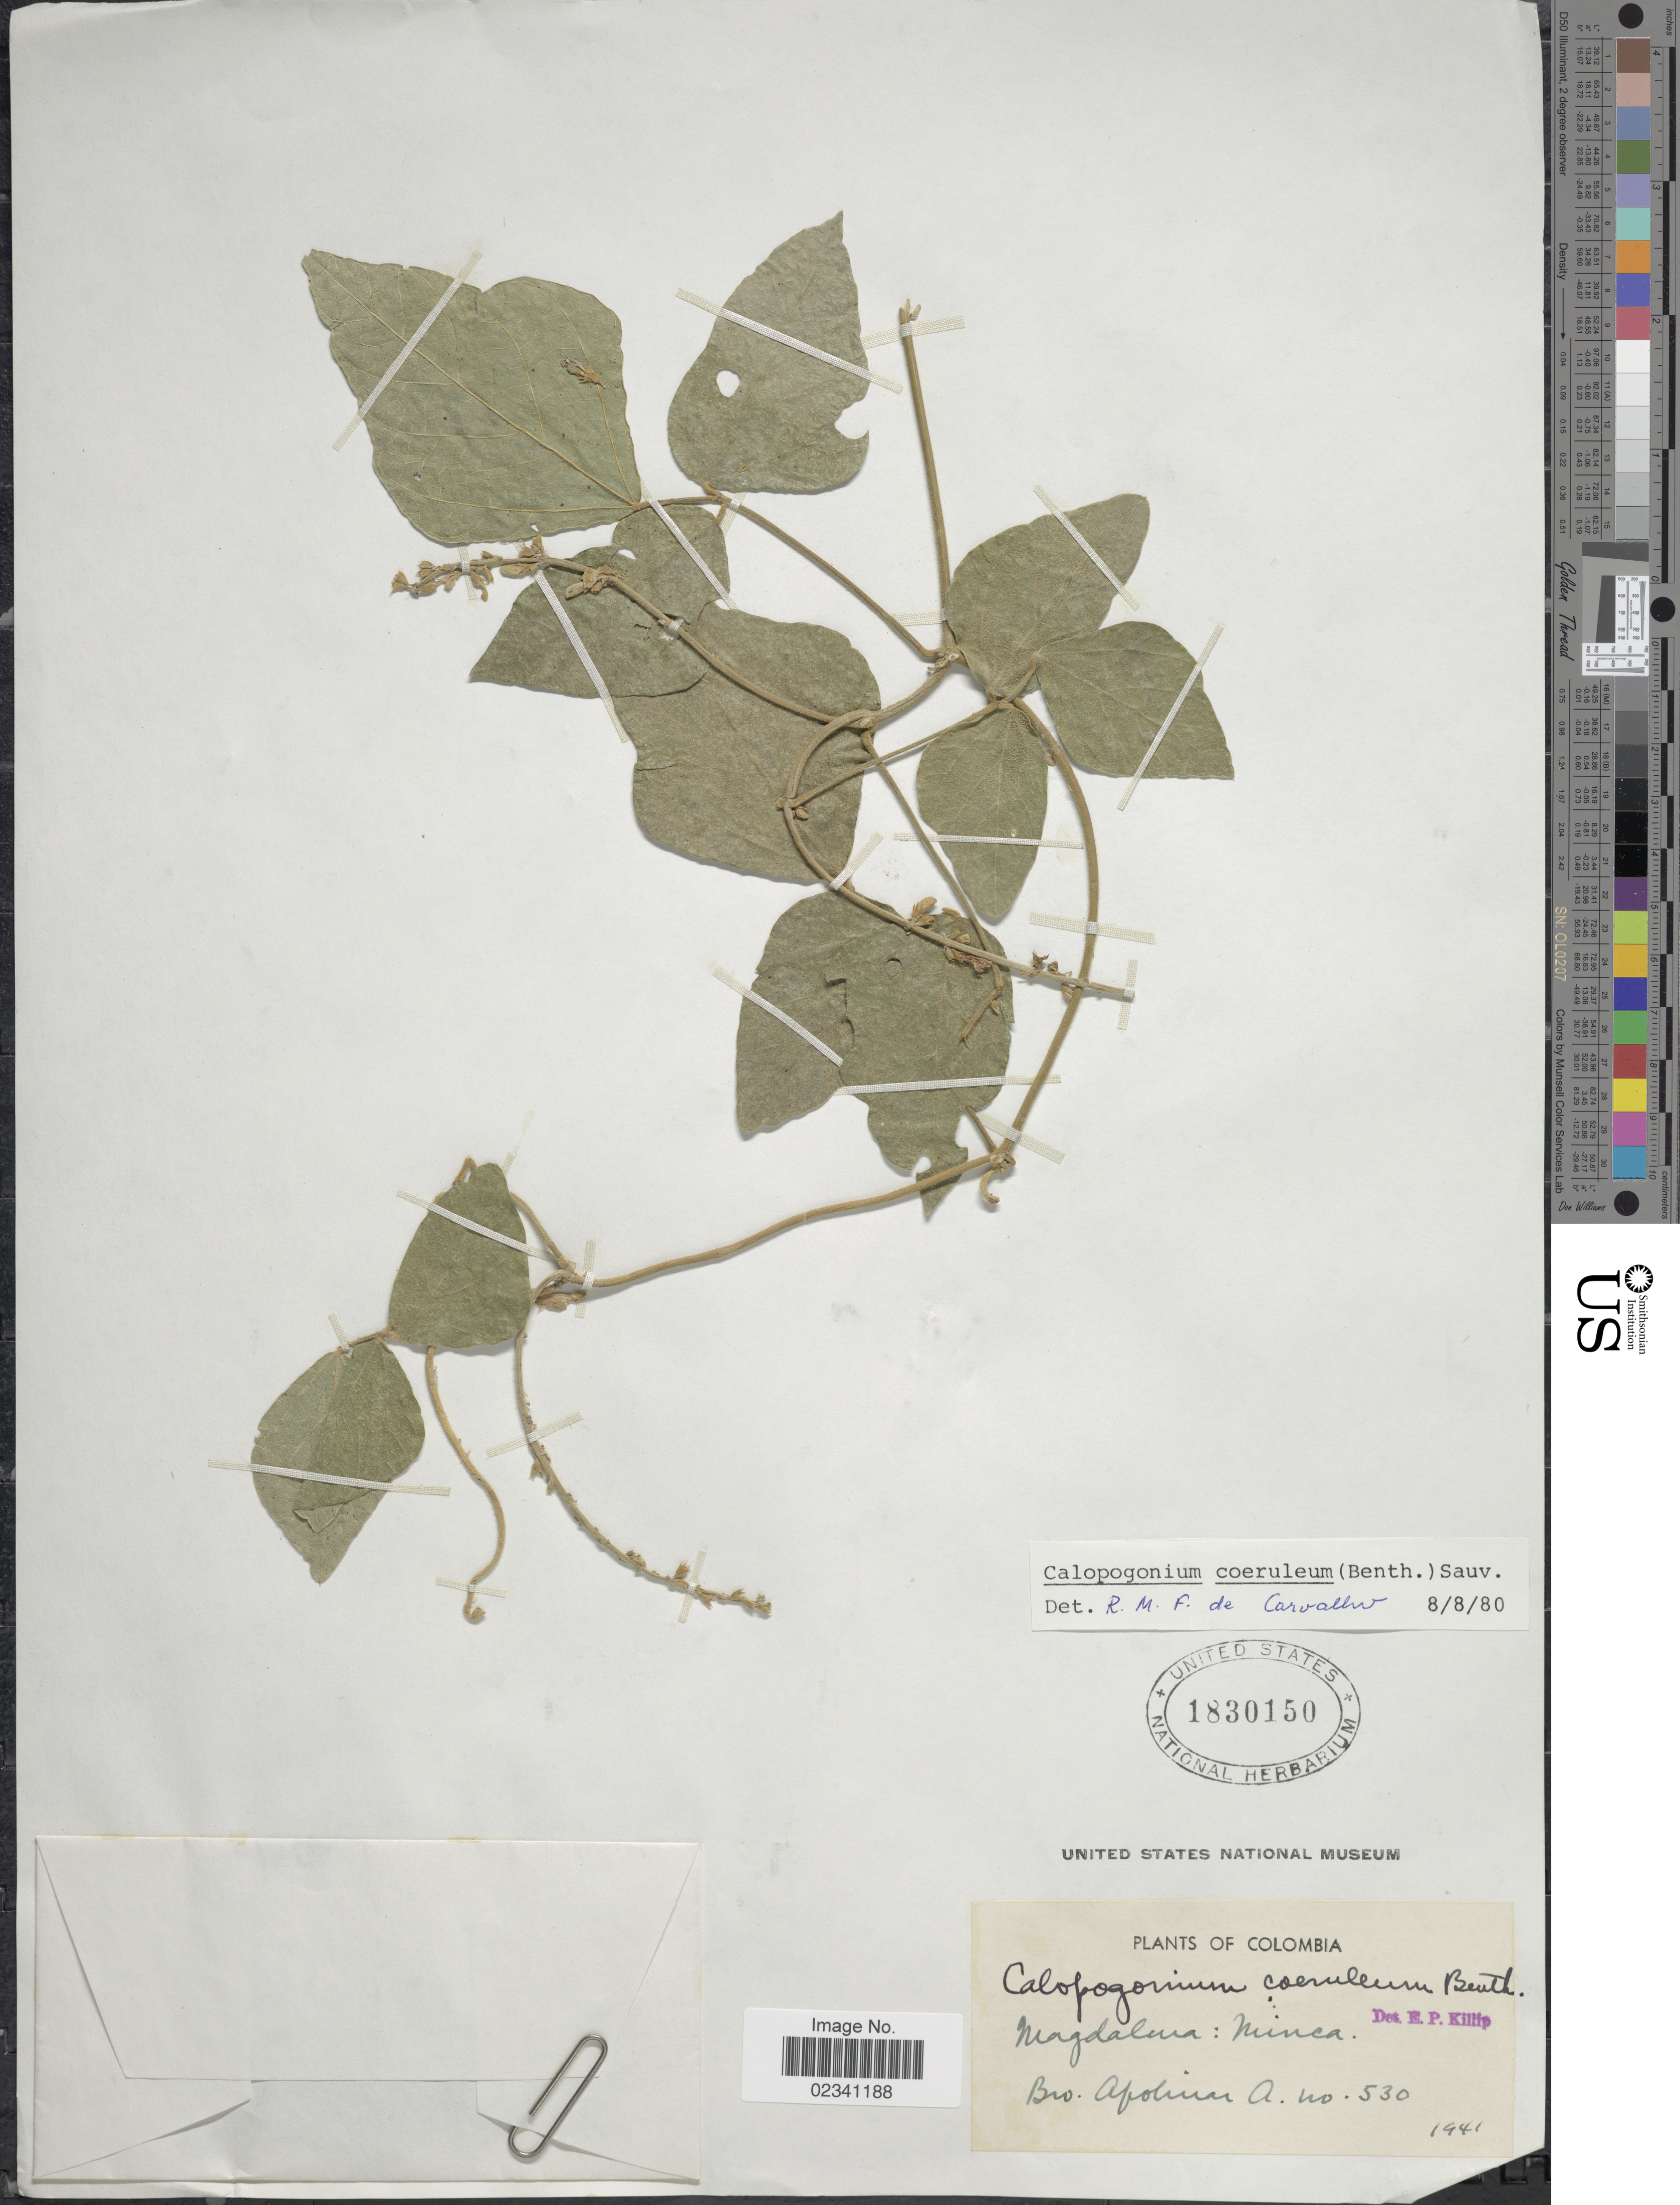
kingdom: Plantae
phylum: Tracheophyta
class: Magnoliopsida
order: Fabales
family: Fabaceae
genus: Calopogonium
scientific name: Calopogonium caeruleum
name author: (Benth.) C. Wright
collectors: Bro. Apolinar A.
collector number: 530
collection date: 1941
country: Colombia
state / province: Magdalena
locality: Minca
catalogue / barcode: US 1830150